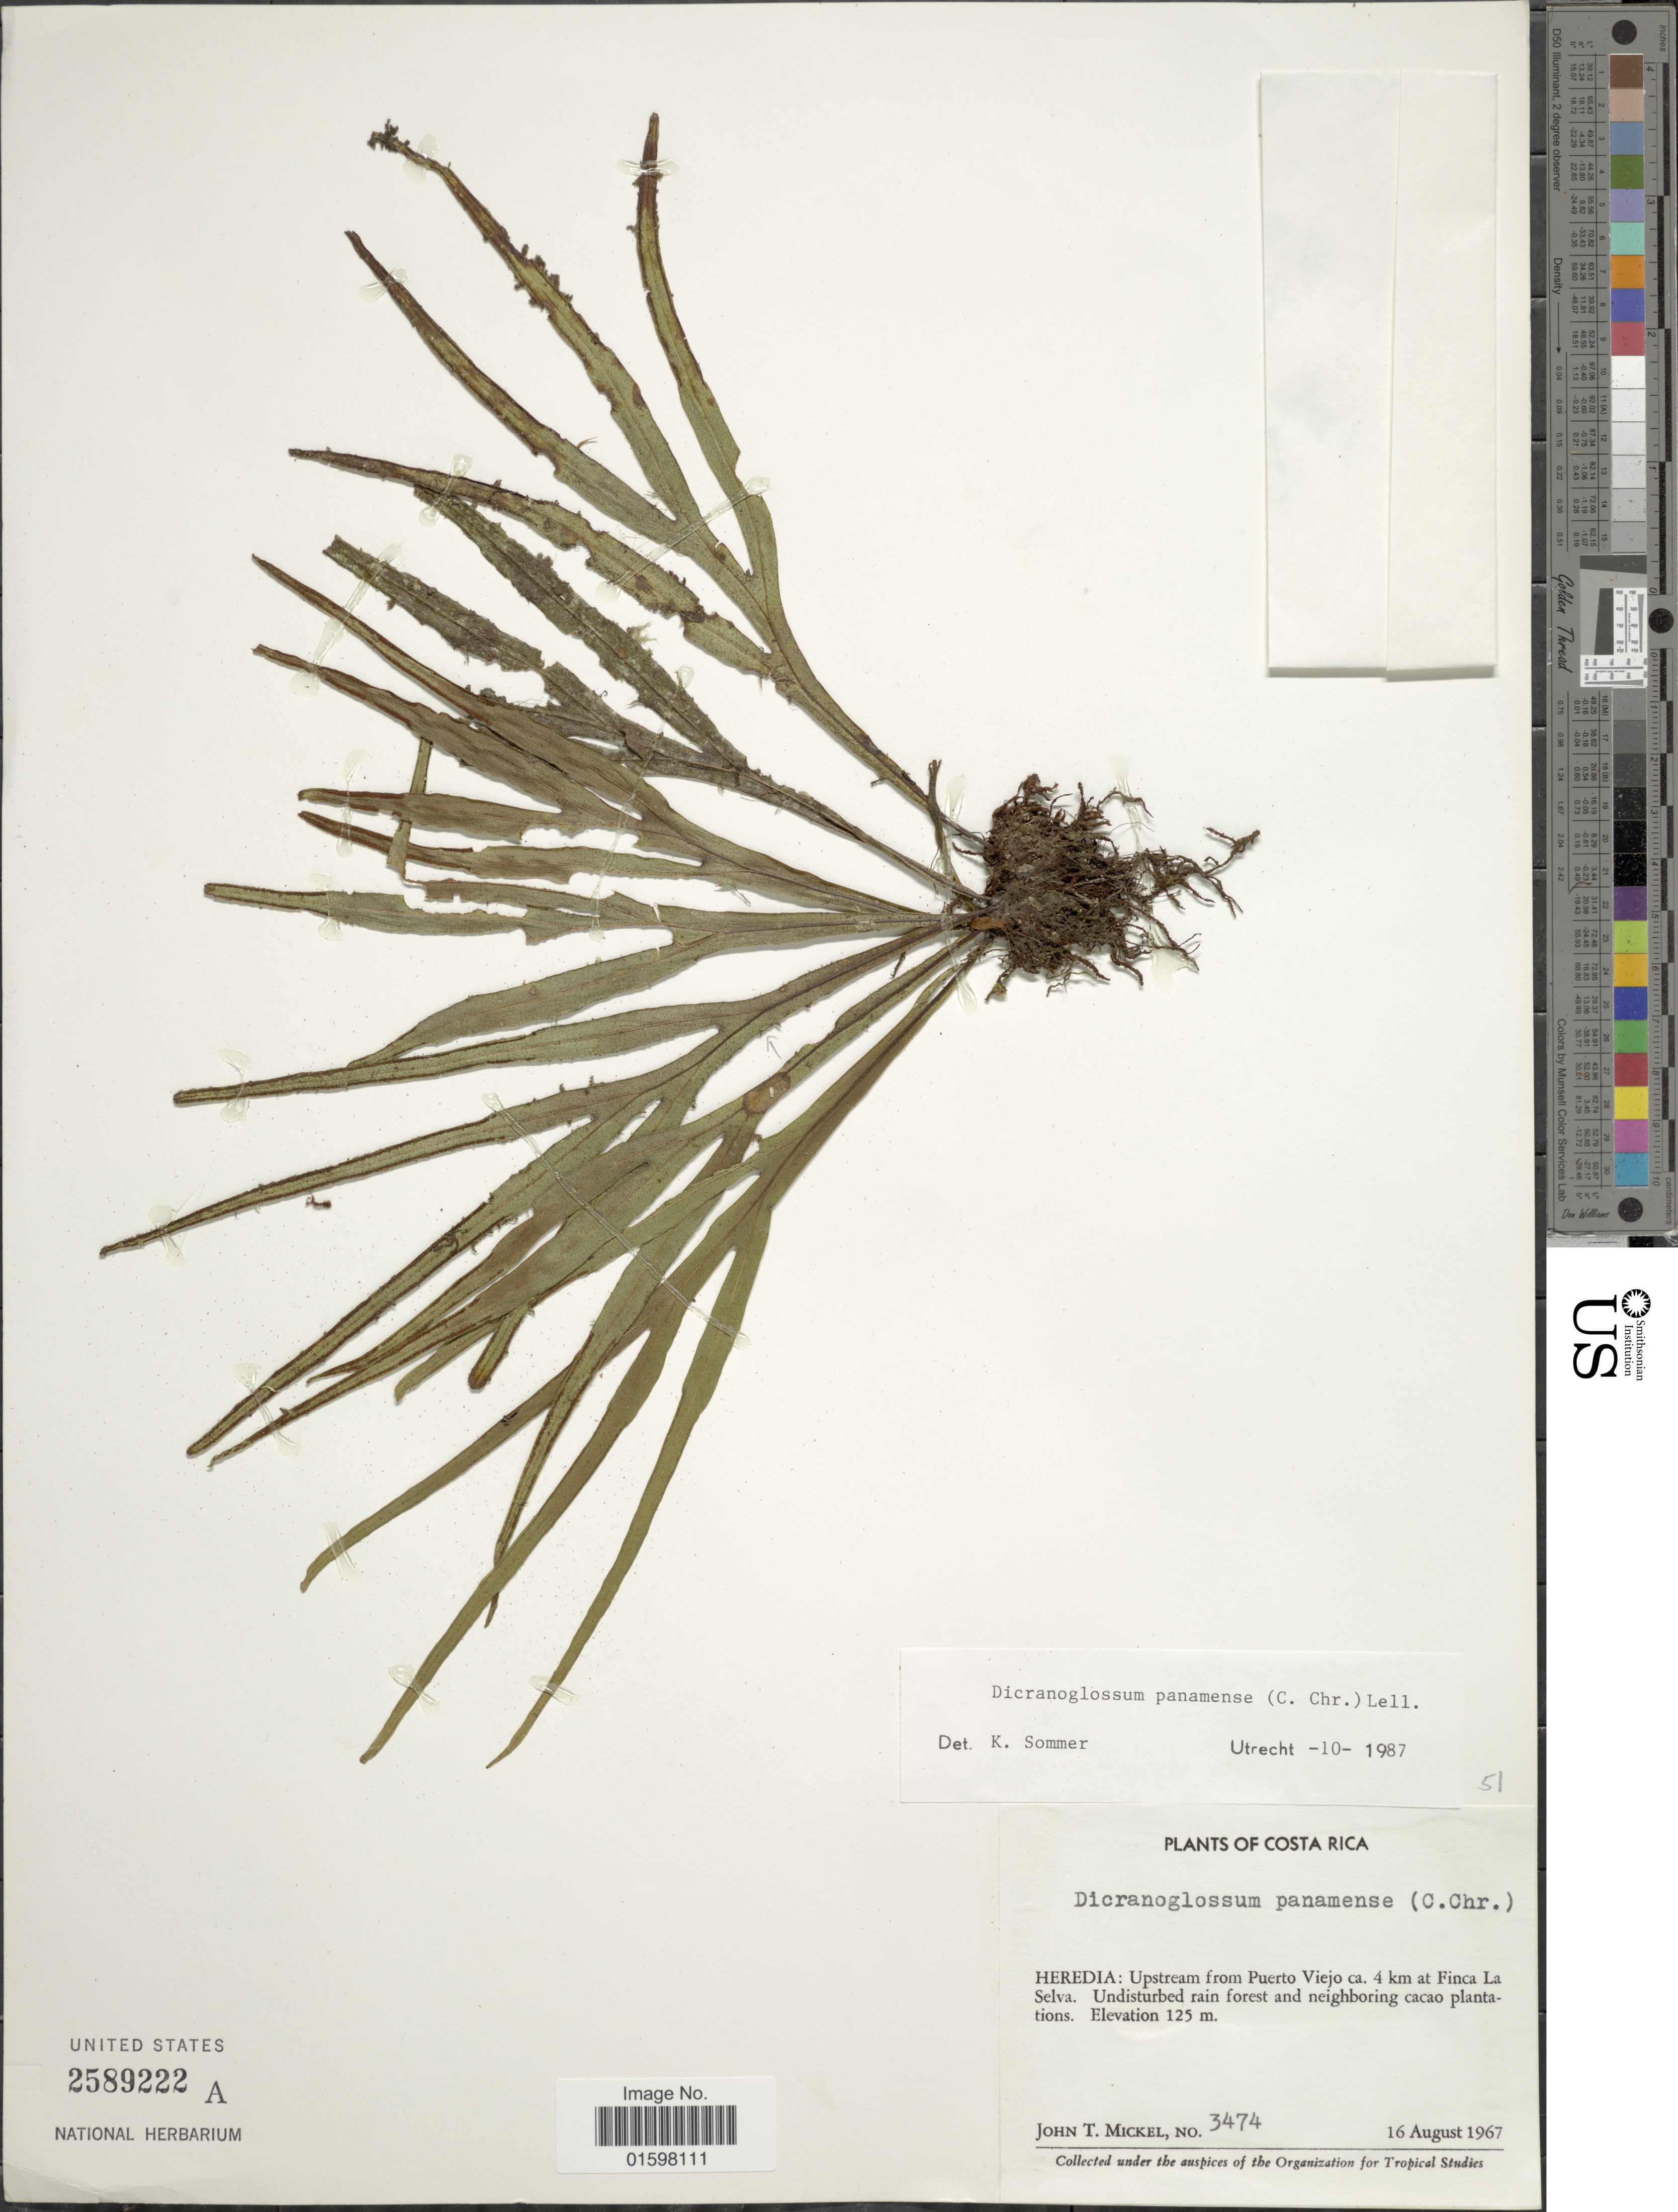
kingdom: Plantae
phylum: Tracheophyta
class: Polypodiopsida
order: Polypodiales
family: Polypodiaceae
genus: Pleopeltis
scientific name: Pleopeltis panamensis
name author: (Weath.) Pic. Serm.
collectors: J. T. Mickel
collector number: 2474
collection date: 1967-08-16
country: Costa Rica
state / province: Heredia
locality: Heredia: Upstream from Puerto Viejo ca. 4 km Finca La Selva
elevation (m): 125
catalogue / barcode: US 2589222A